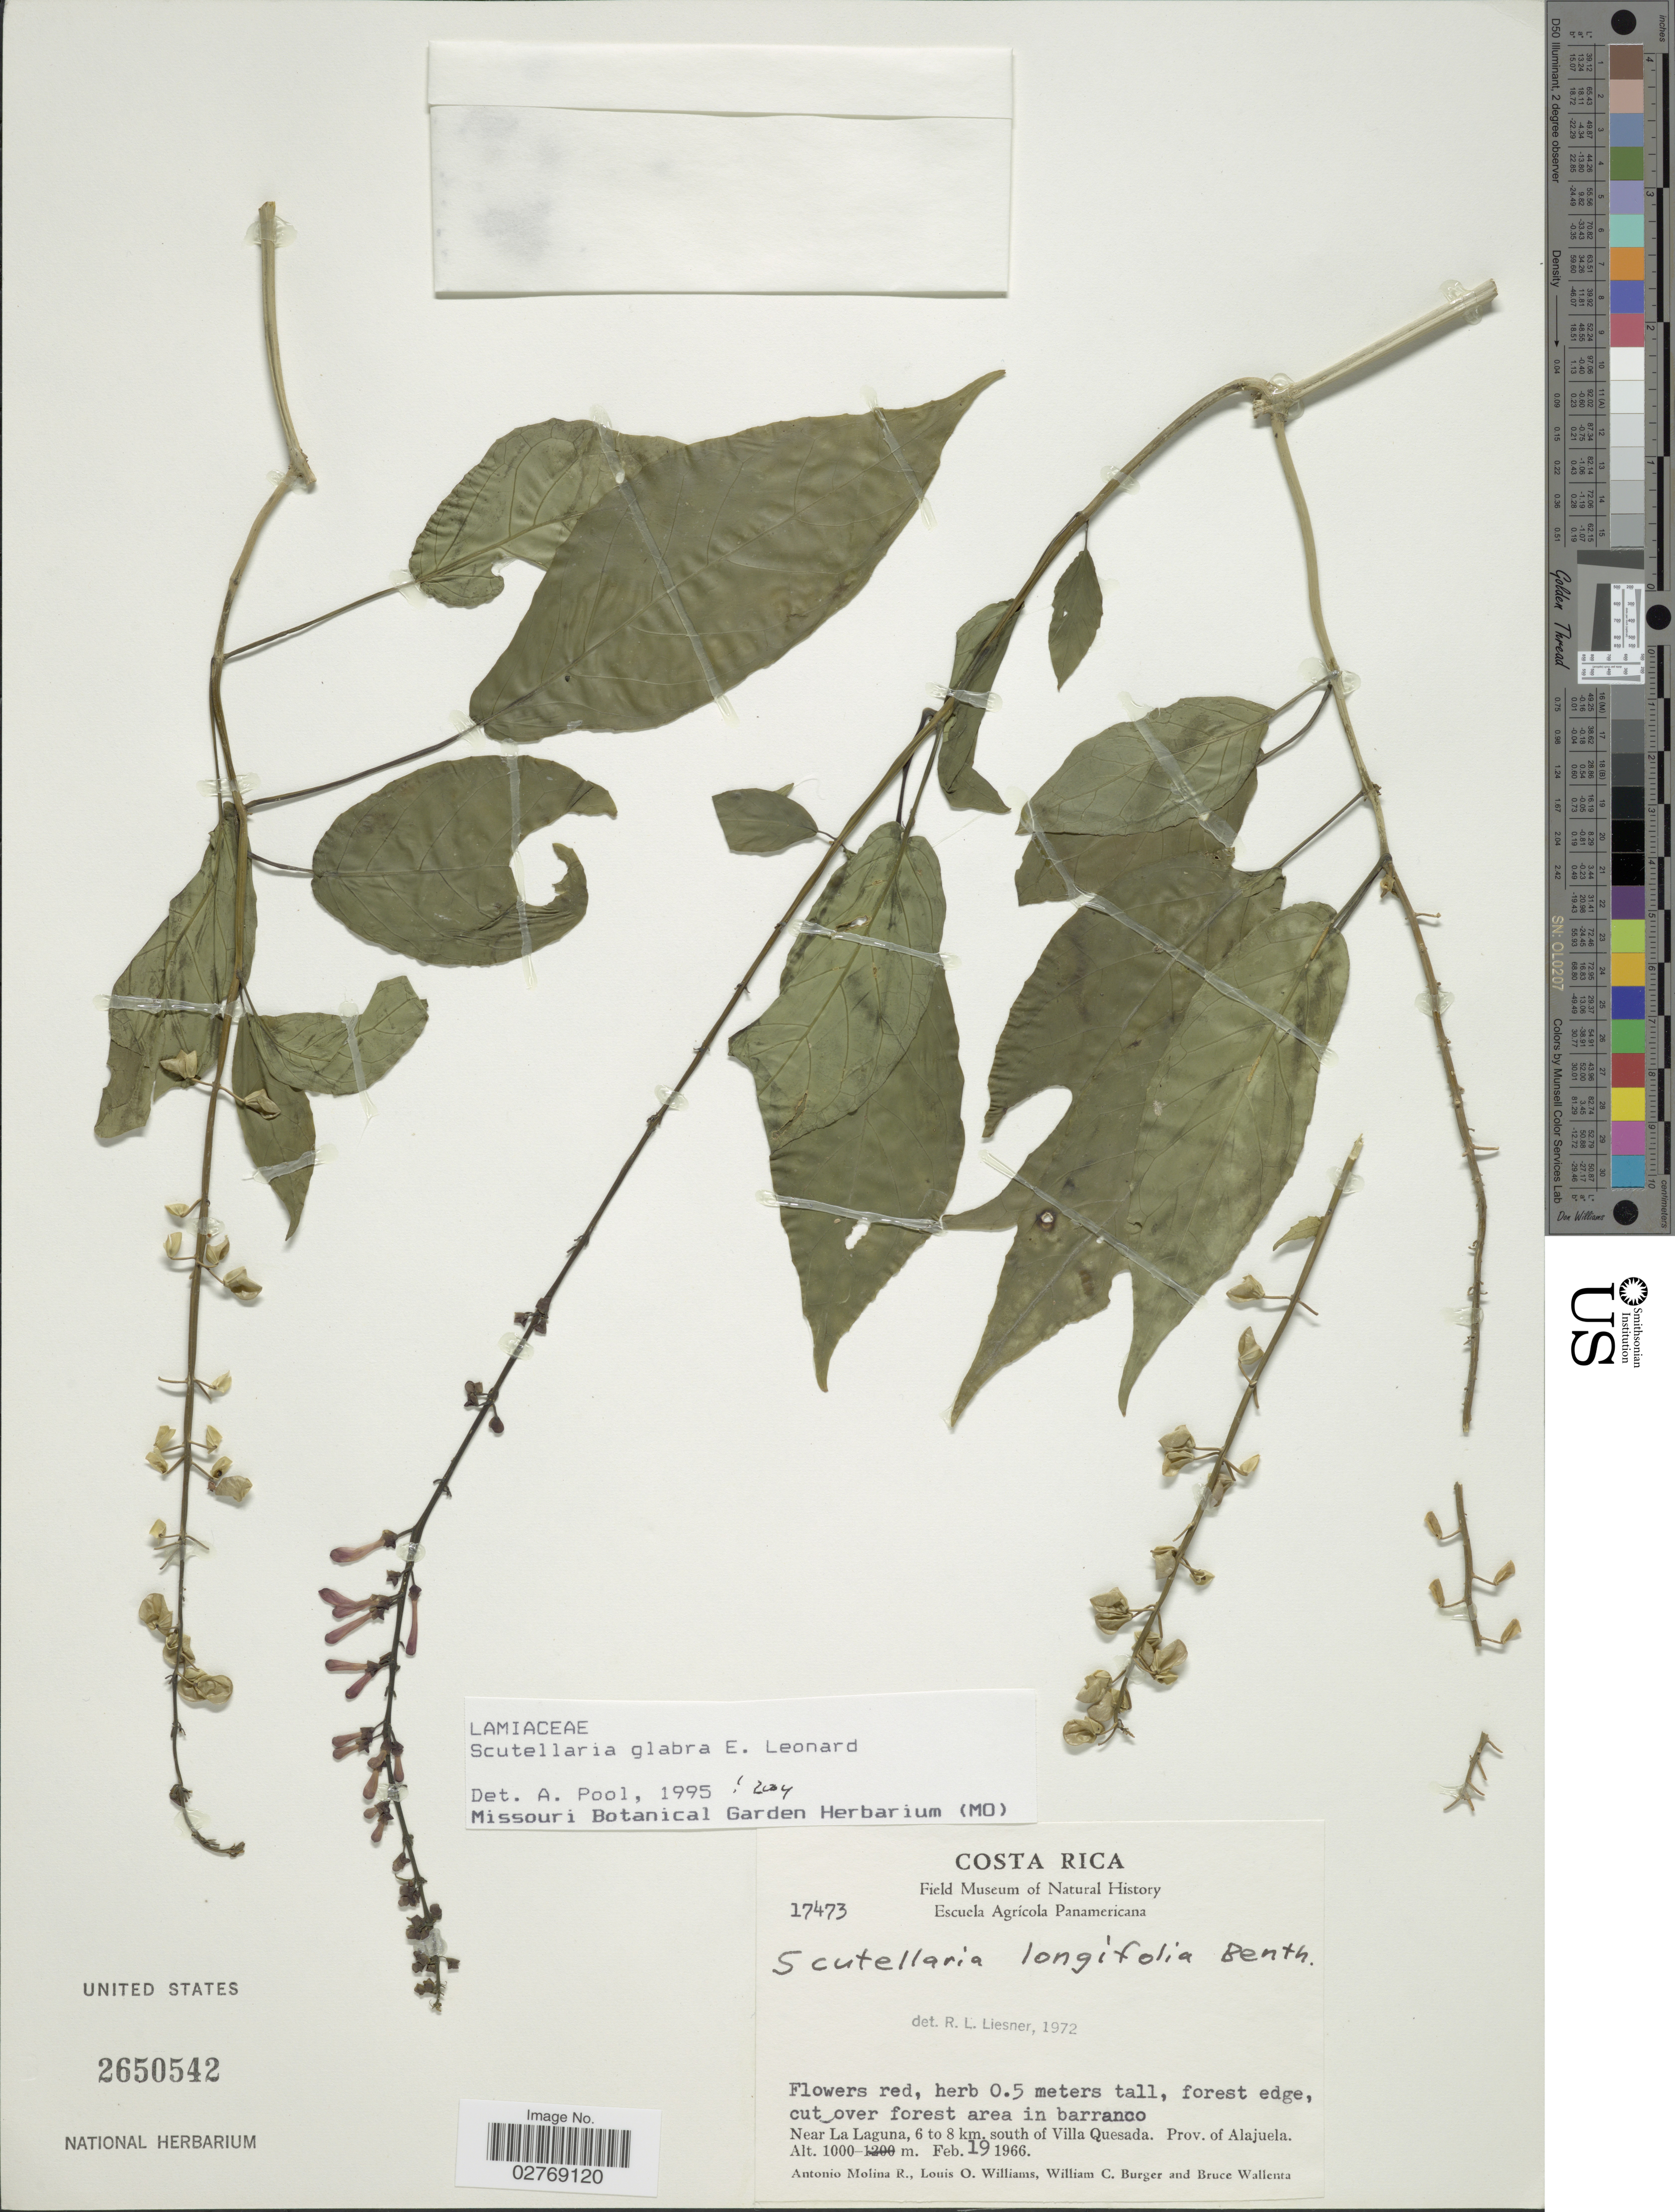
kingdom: Plantae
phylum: Tracheophyta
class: Magnoliopsida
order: Lamiales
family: Lamiaceae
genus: Scutellaria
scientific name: Scutellaria glabra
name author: Leonard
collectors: A. Molina R., L. O. Williams, W. Burger & B. Wallenta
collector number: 17473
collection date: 1966-02-19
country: Costa Rica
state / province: Alajuela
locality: Near La Laguna, 6 to 8 km. south of Villa Quesada.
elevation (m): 1000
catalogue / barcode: US 2650542